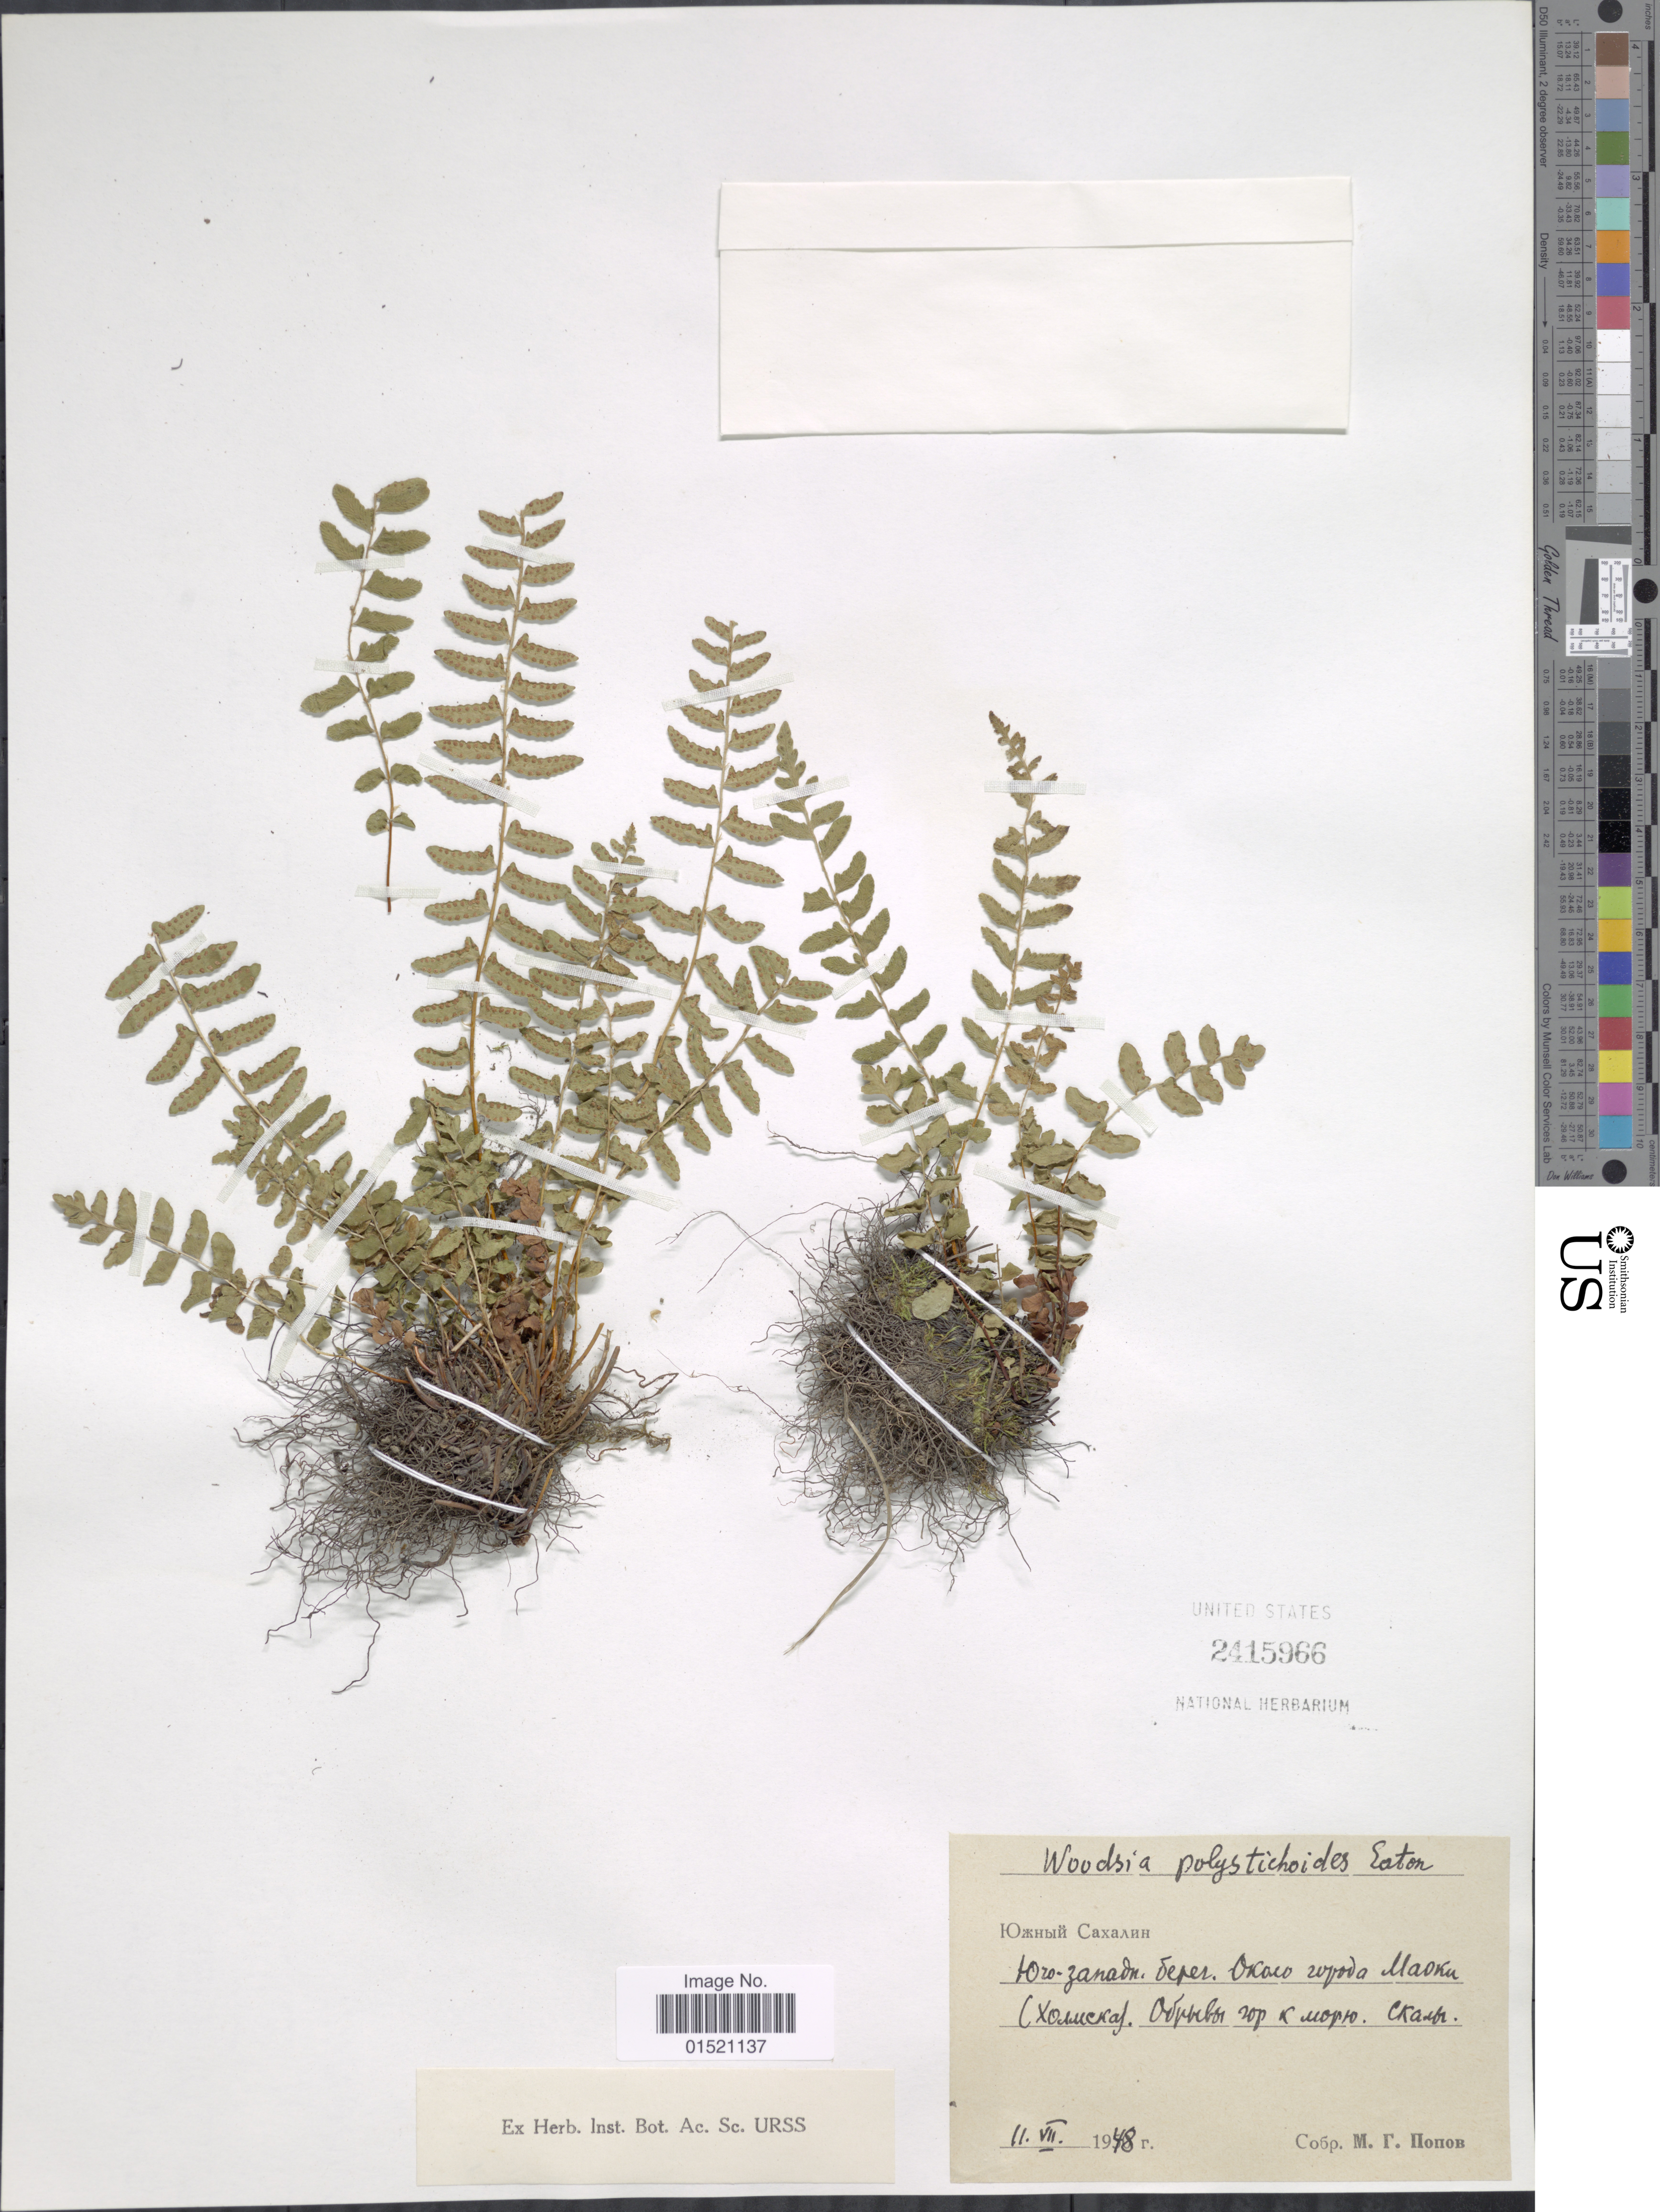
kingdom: Plantae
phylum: Tracheophyta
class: Polypodiopsida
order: Polypodiales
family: Woodsiaceae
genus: Woodsia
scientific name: Woodsia polystichoides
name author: D.C. Eaton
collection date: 1948-07-11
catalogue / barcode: US 2415966